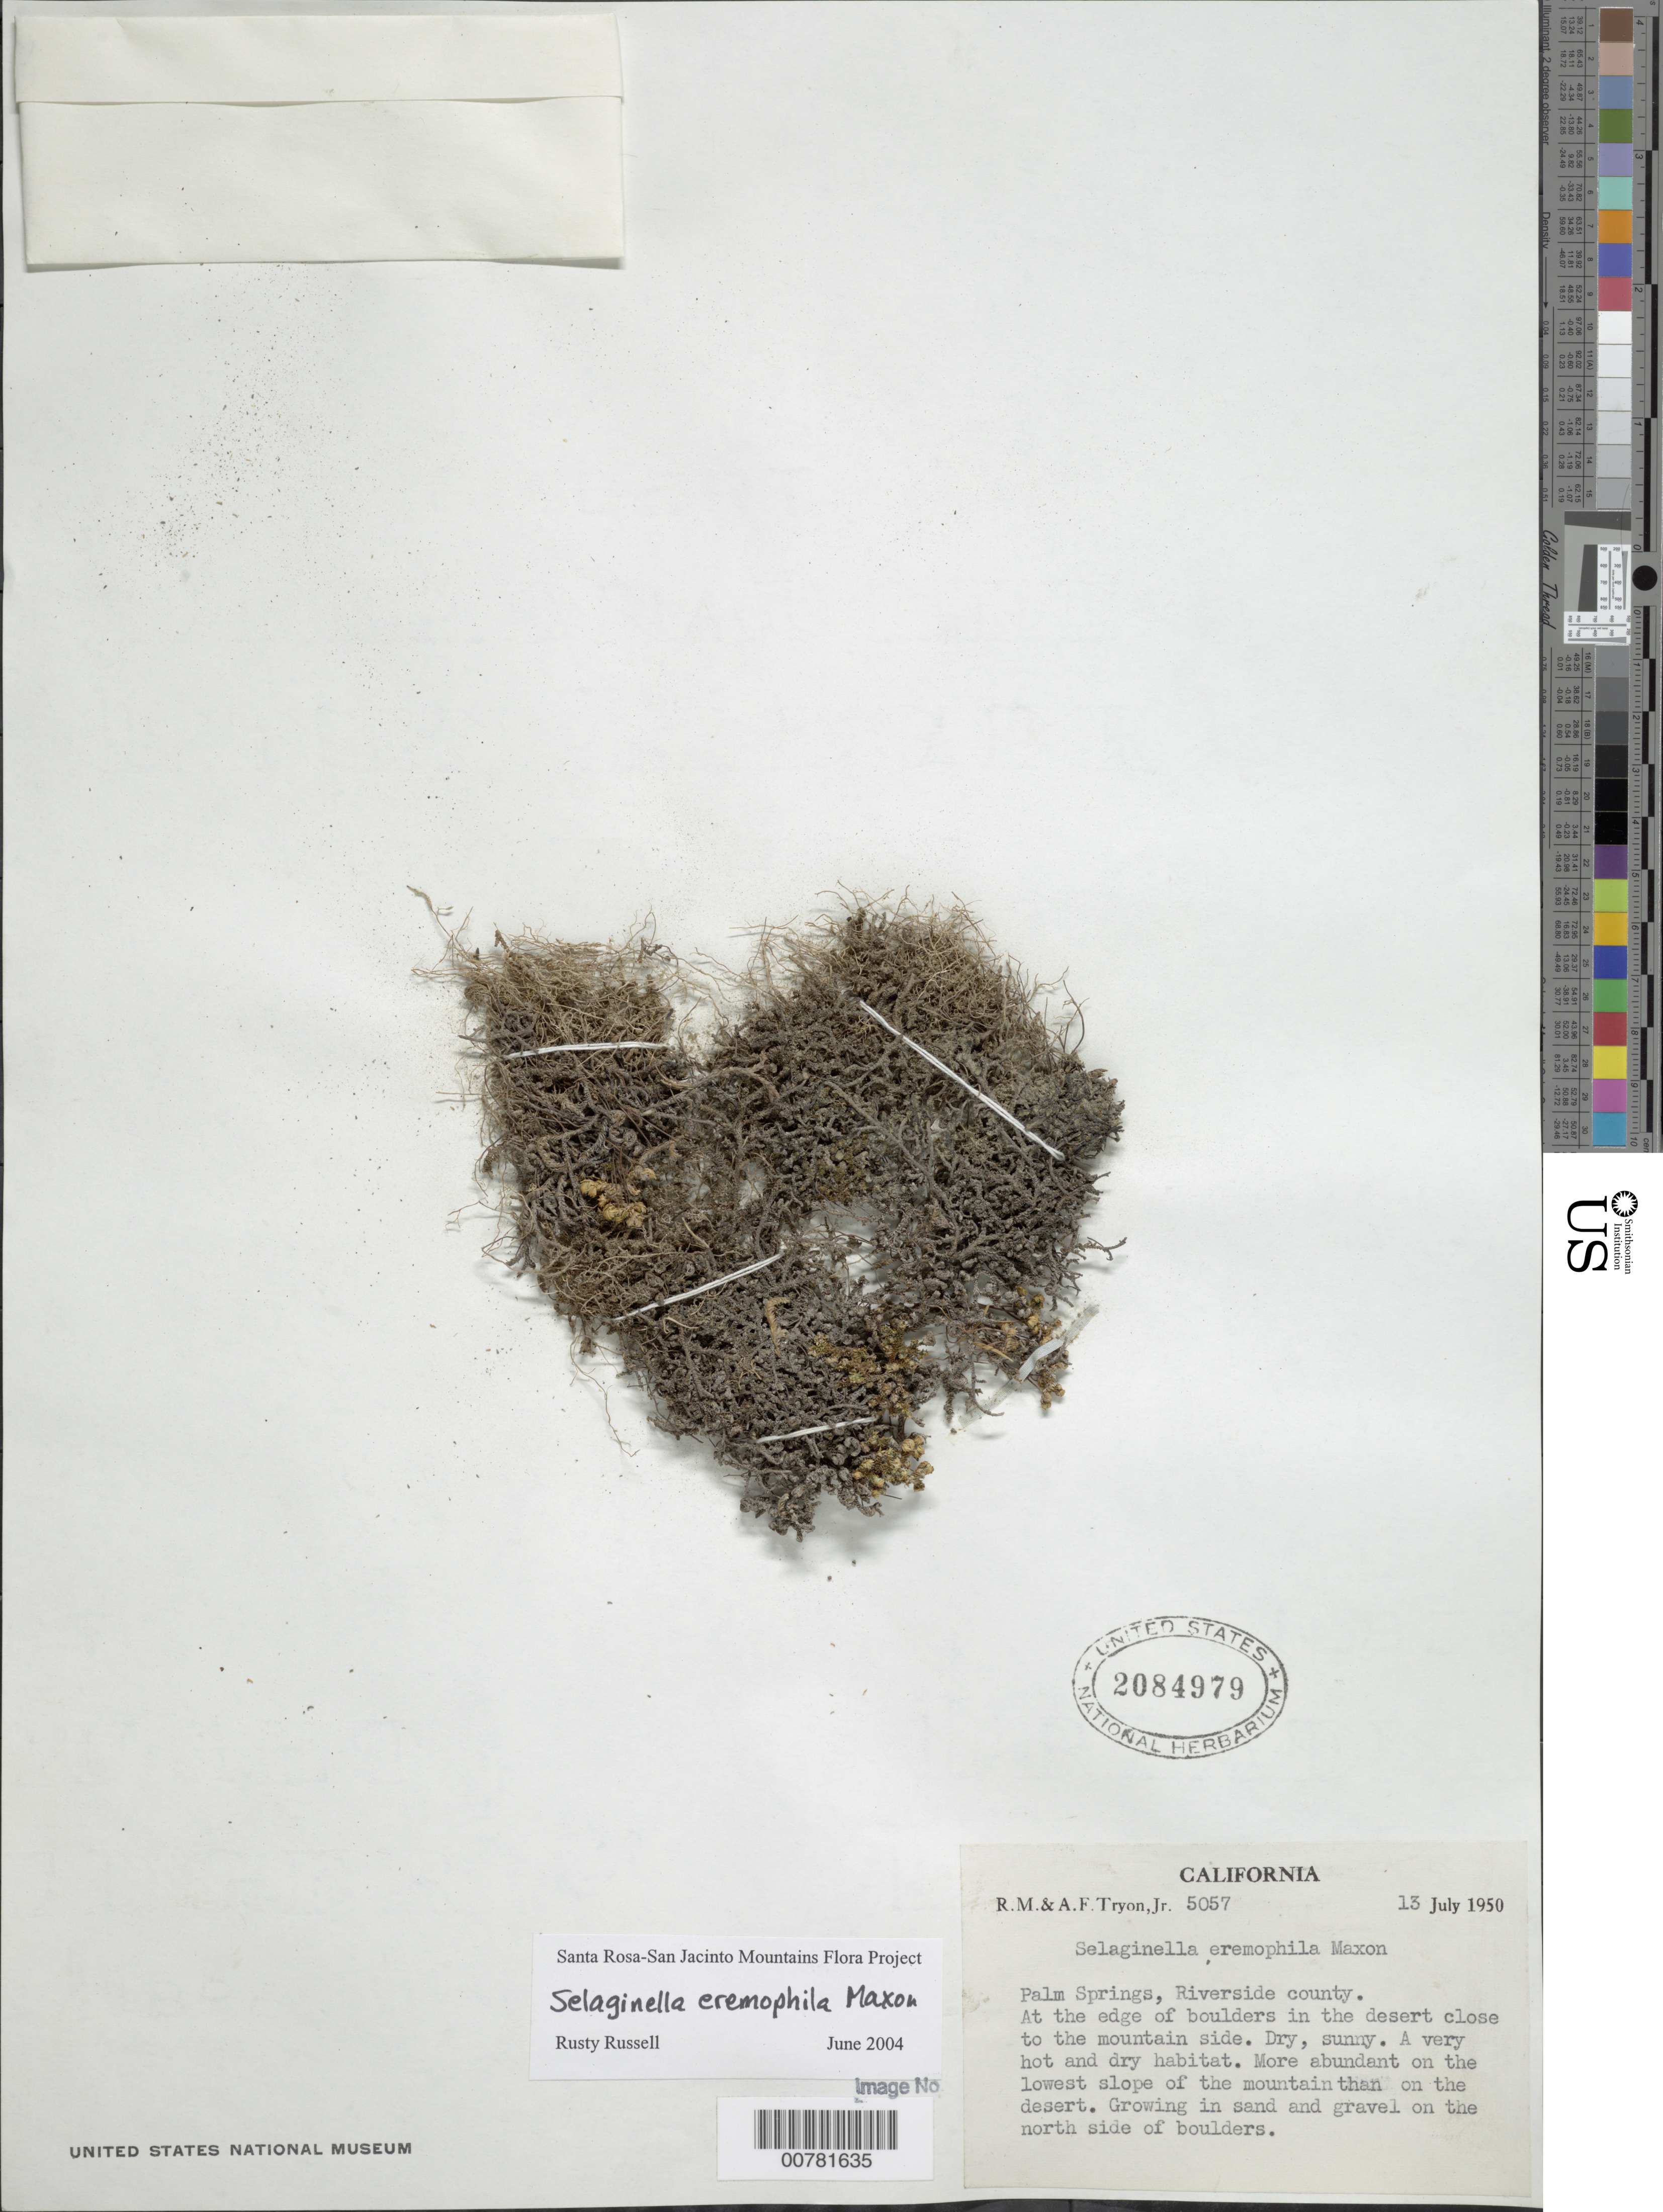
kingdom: Plantae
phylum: Tracheophyta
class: Lycopodiopsida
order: Selaginellales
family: Selaginellaceae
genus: Selaginella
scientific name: Selaginella eremophila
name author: Maxon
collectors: R. M. Tryon & A. F. Tryon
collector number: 5057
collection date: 1950-07-13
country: United States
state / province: California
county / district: Riverside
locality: Palm Springs, Riverside county. at the edge of boulders in the desert close to the mountain side, north side of the boulders.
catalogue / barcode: US 2084979